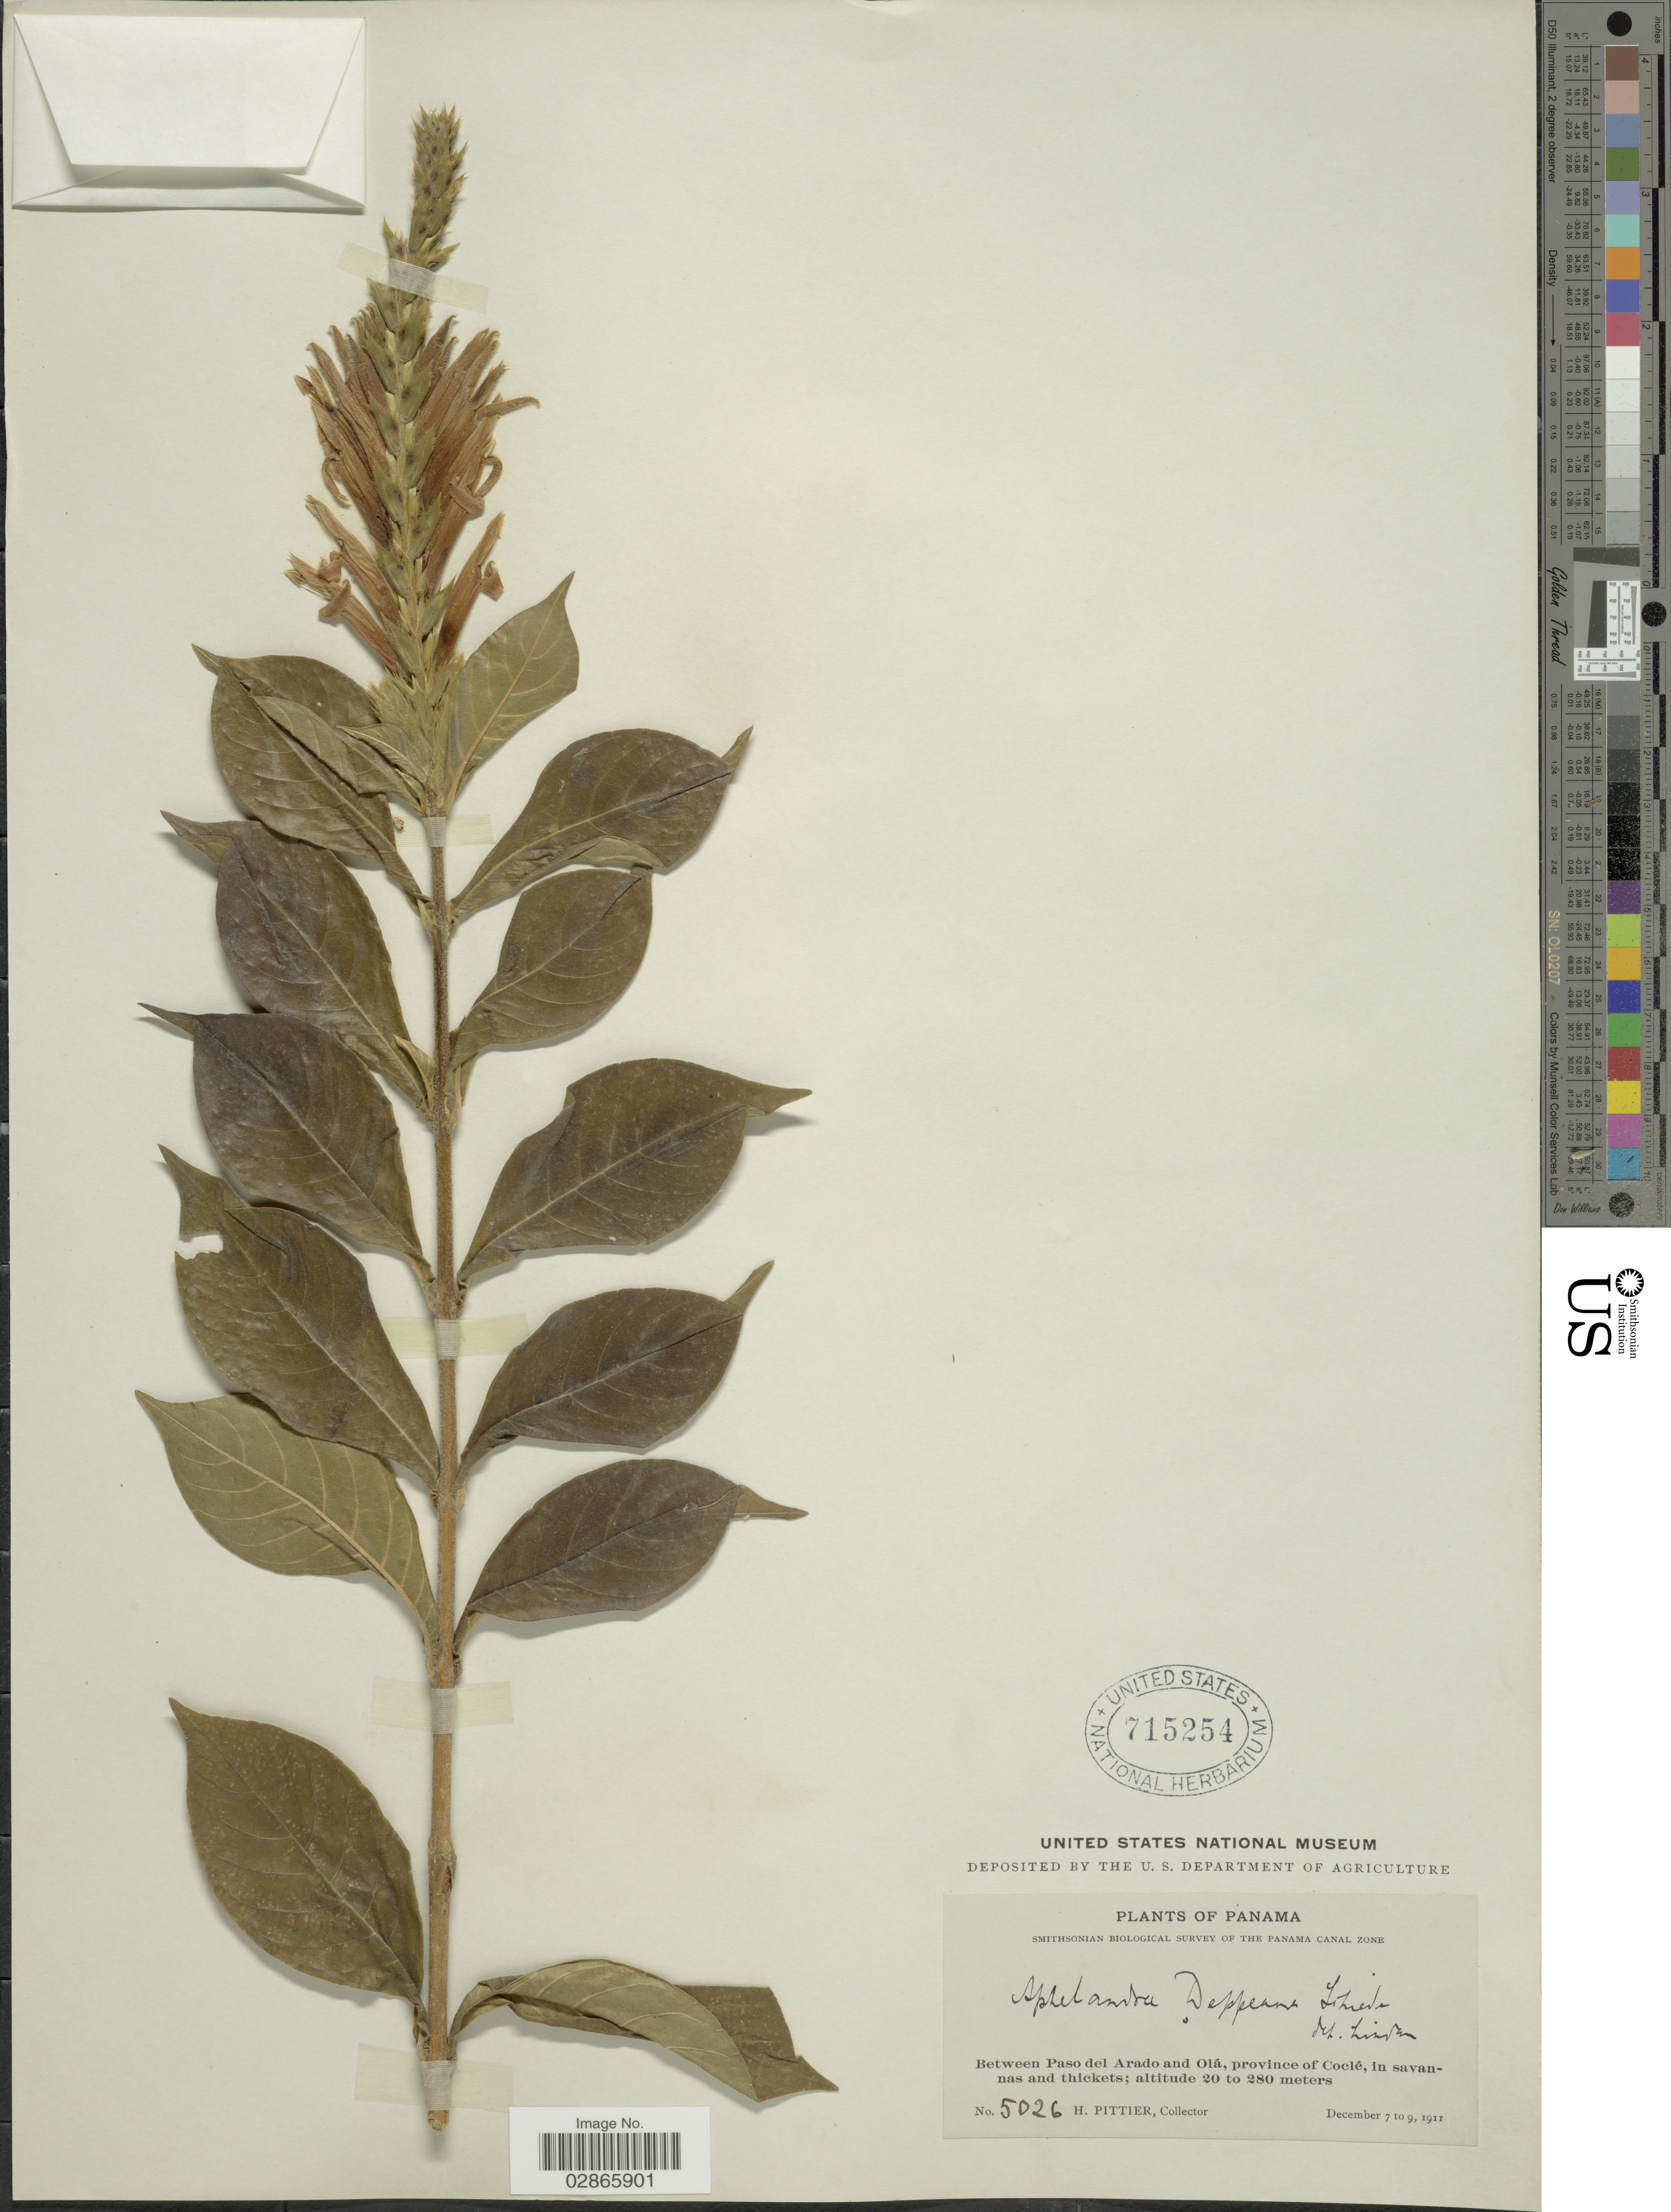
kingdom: Plantae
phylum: Tracheophyta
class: Magnoliopsida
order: Lamiales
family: Acanthaceae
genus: Aphelandra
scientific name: Aphelandra deppeana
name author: Schltdl. & Cham.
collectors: H. F. Pittier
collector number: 5026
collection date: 1911-12-07/1911-12-09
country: Panama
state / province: Coclé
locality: Between Paso del Arado and Olá.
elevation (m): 20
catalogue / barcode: US 715254